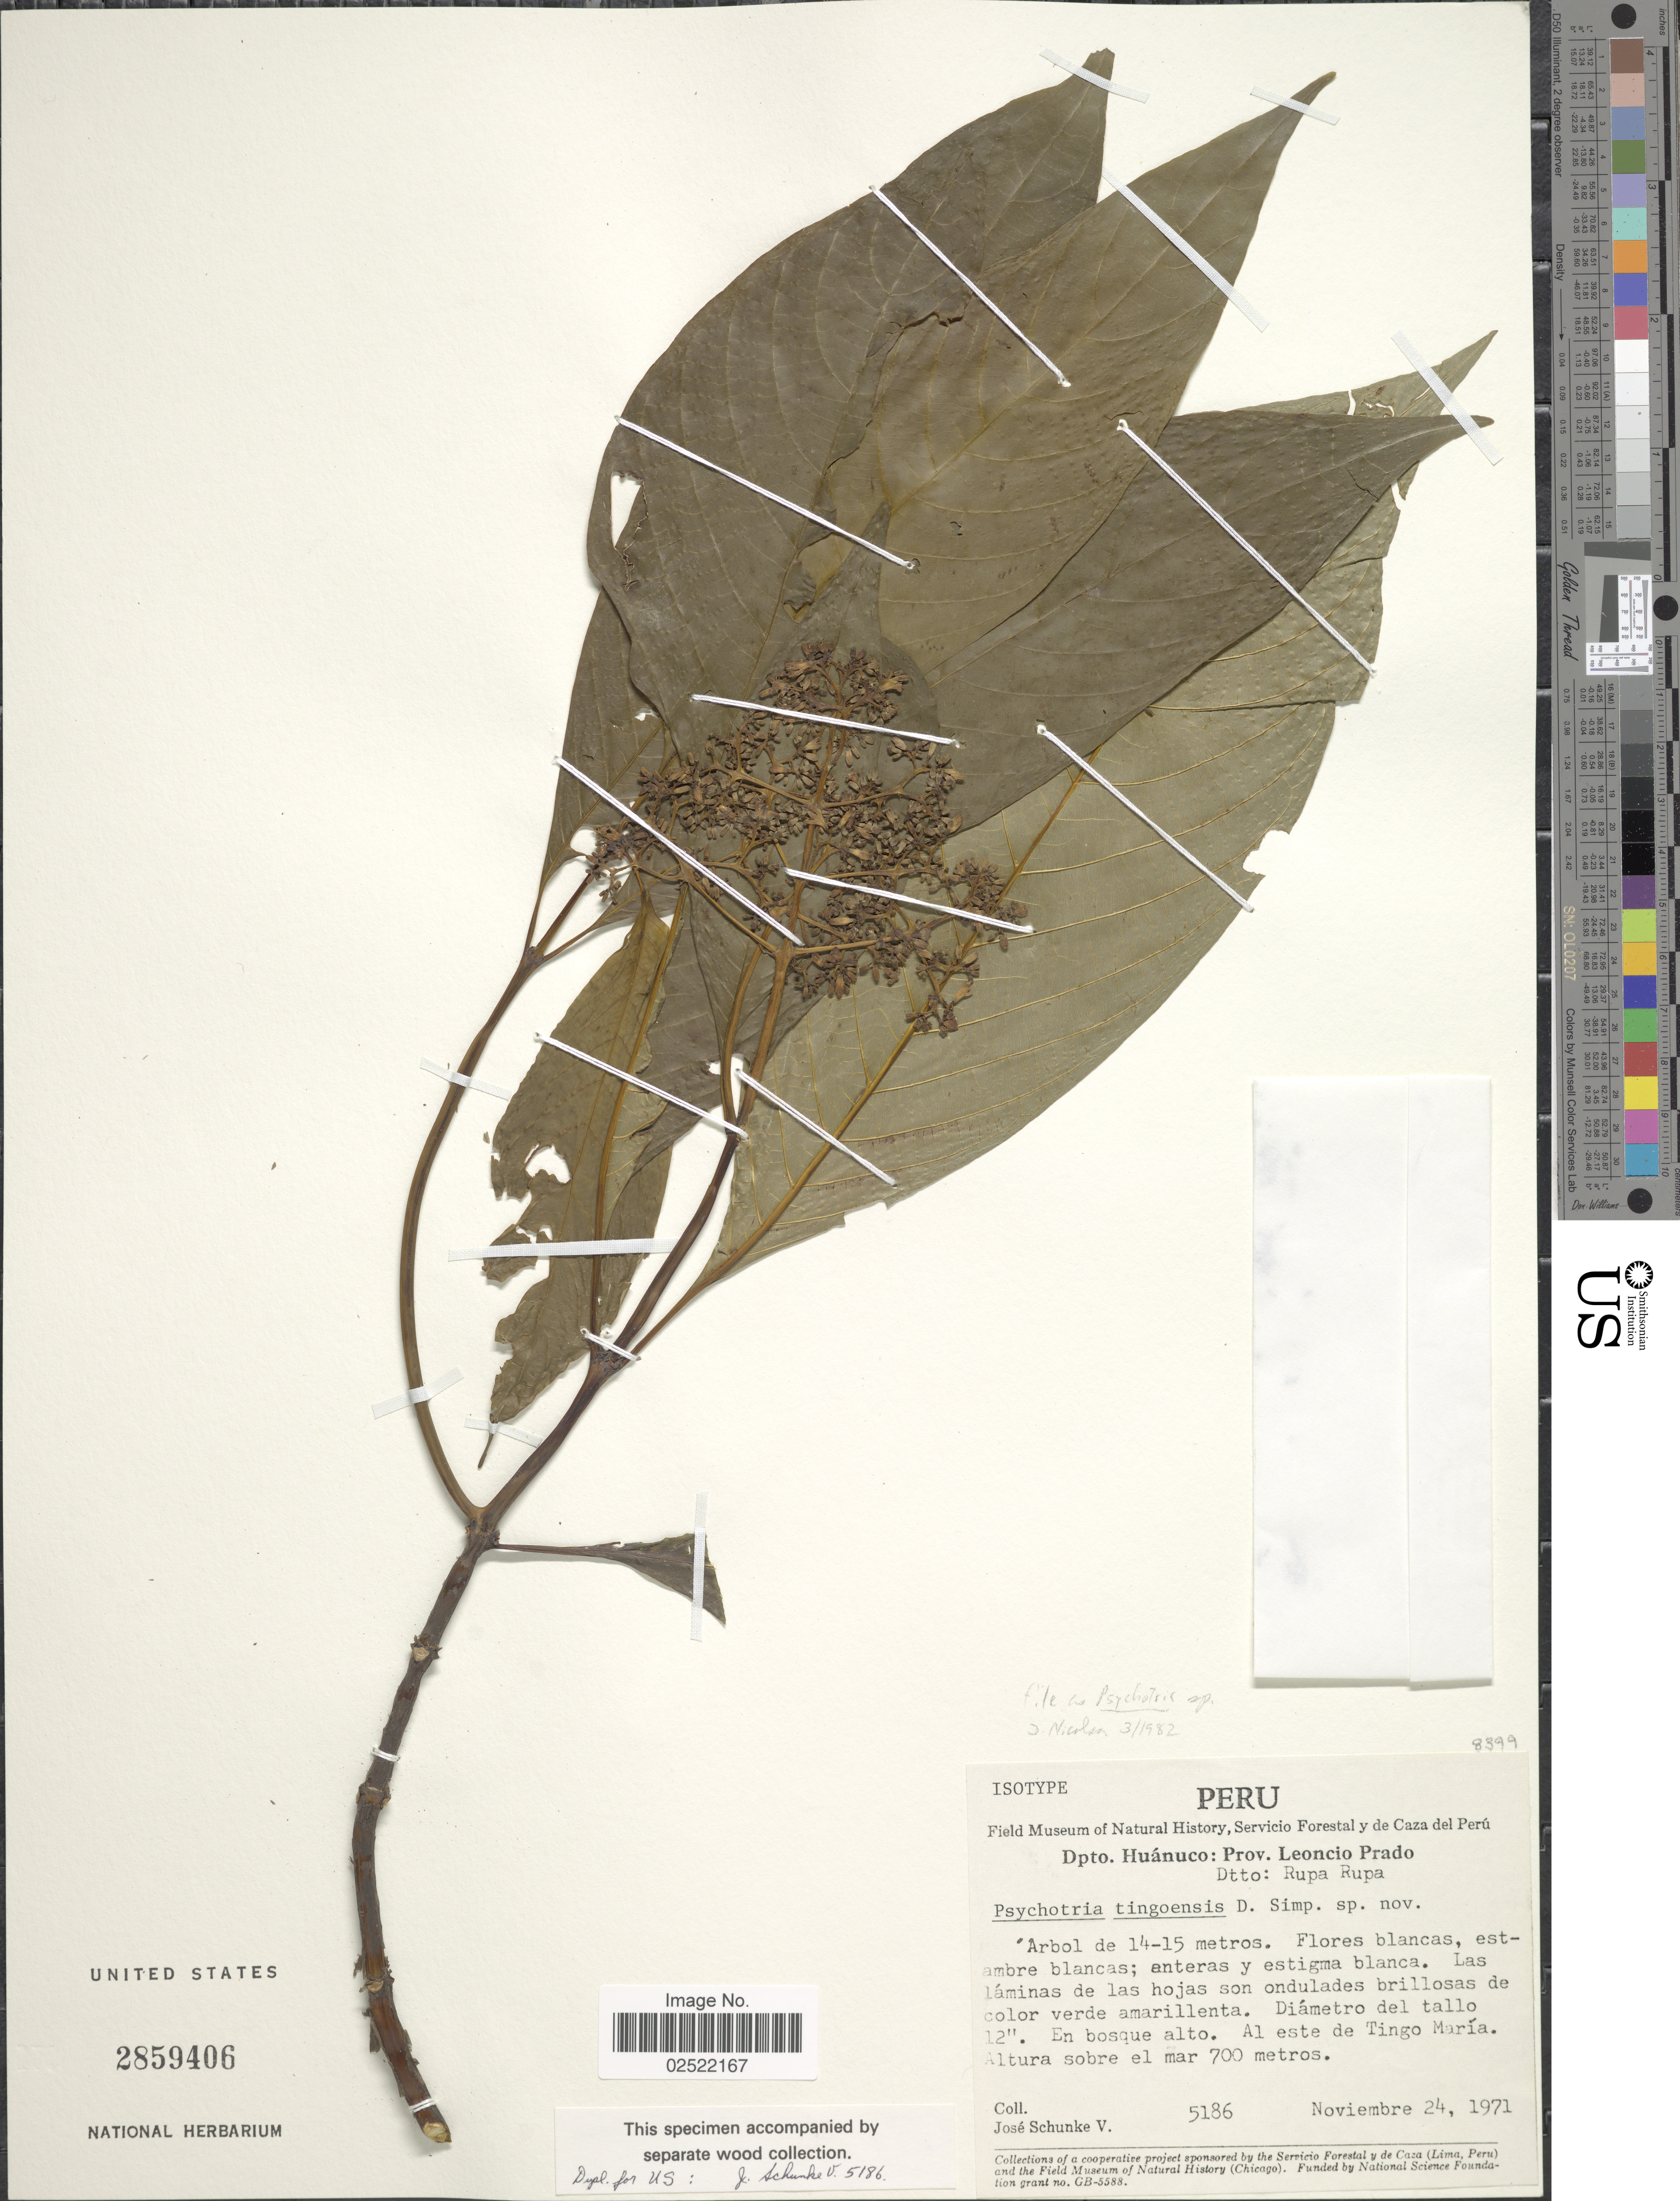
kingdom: Plantae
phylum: Tracheophyta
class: Magnoliopsida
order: Gentianales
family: Rubiaceae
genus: Psychotria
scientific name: Psychotria sp.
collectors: J. Schunke Vigo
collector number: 5186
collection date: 1971-11-24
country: Peru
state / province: Huánuco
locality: Prov. Leoncio Prado. Dtto: Rupa Rupa. Al este de Tingo Maria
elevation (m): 700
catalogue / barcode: US 2859406